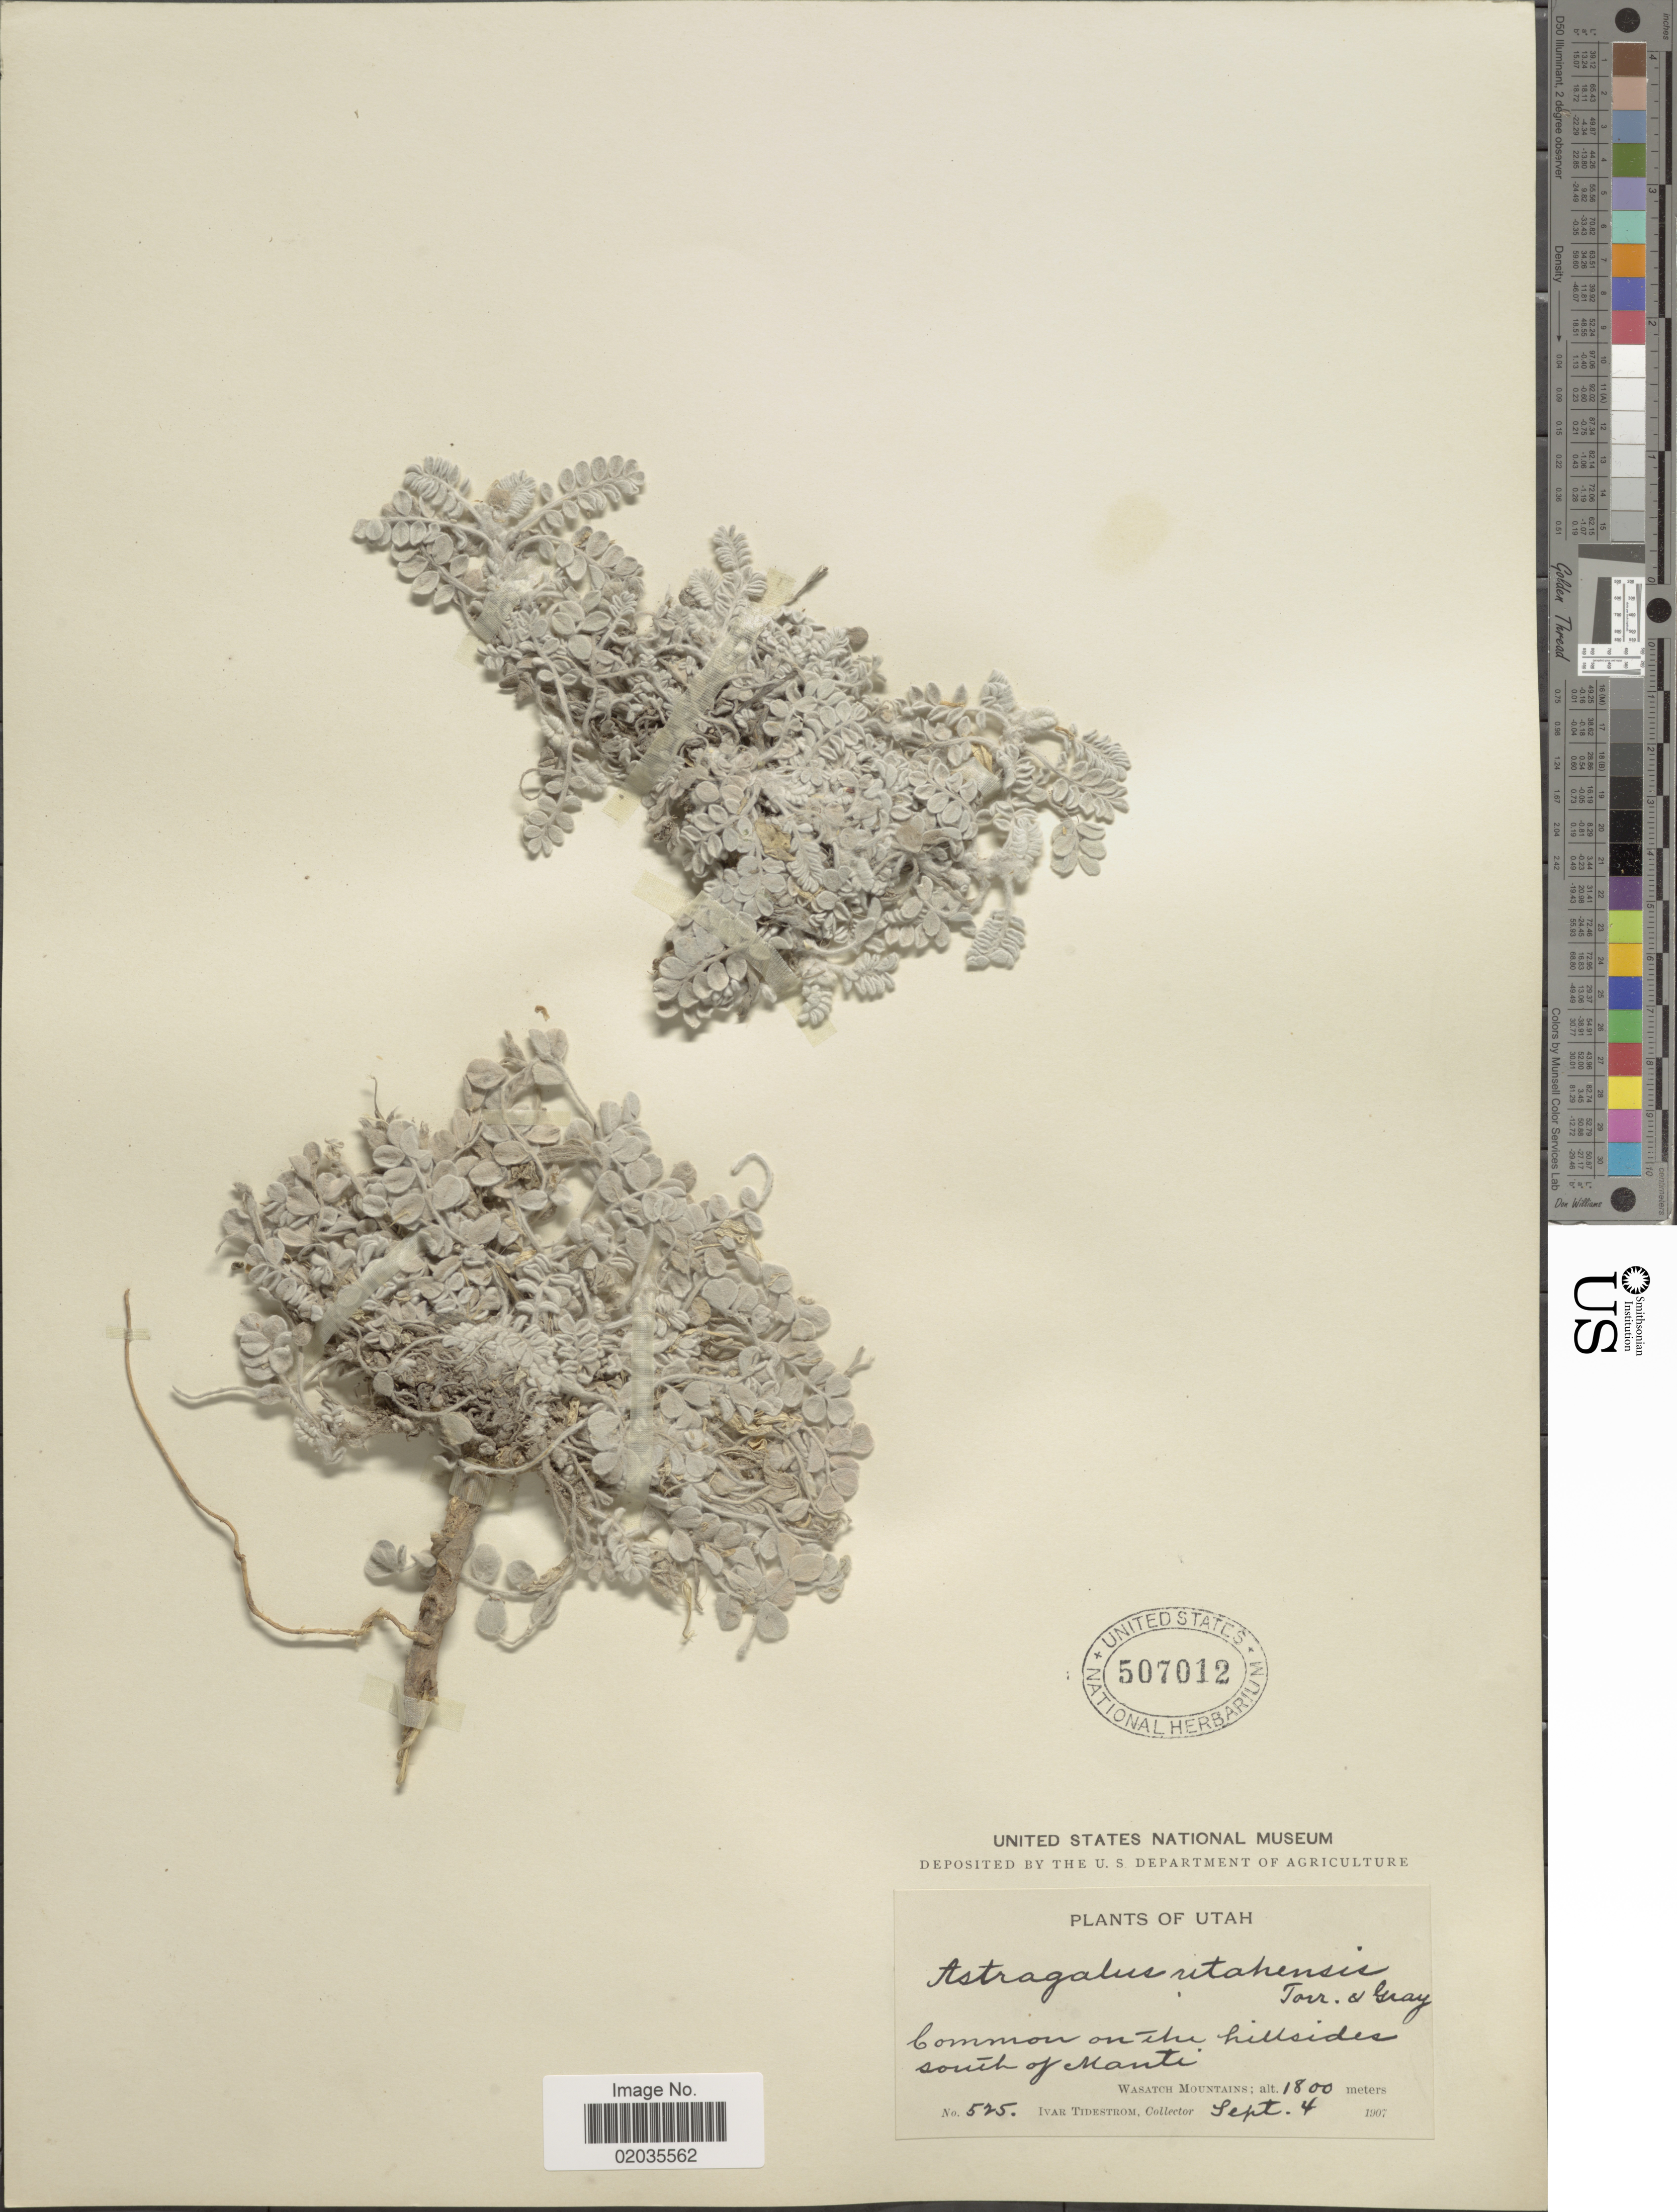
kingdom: Plantae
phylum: Tracheophyta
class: Magnoliopsida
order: Fabales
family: Fabaceae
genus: Astragalus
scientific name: Astragalus utahensis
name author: (Torr.) Torr. & A. Gray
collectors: I. F. Tidestrom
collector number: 525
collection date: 1907-09-04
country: United States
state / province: Utah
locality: South of Manti. Wasatch Mountains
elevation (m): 1800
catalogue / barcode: US 507012